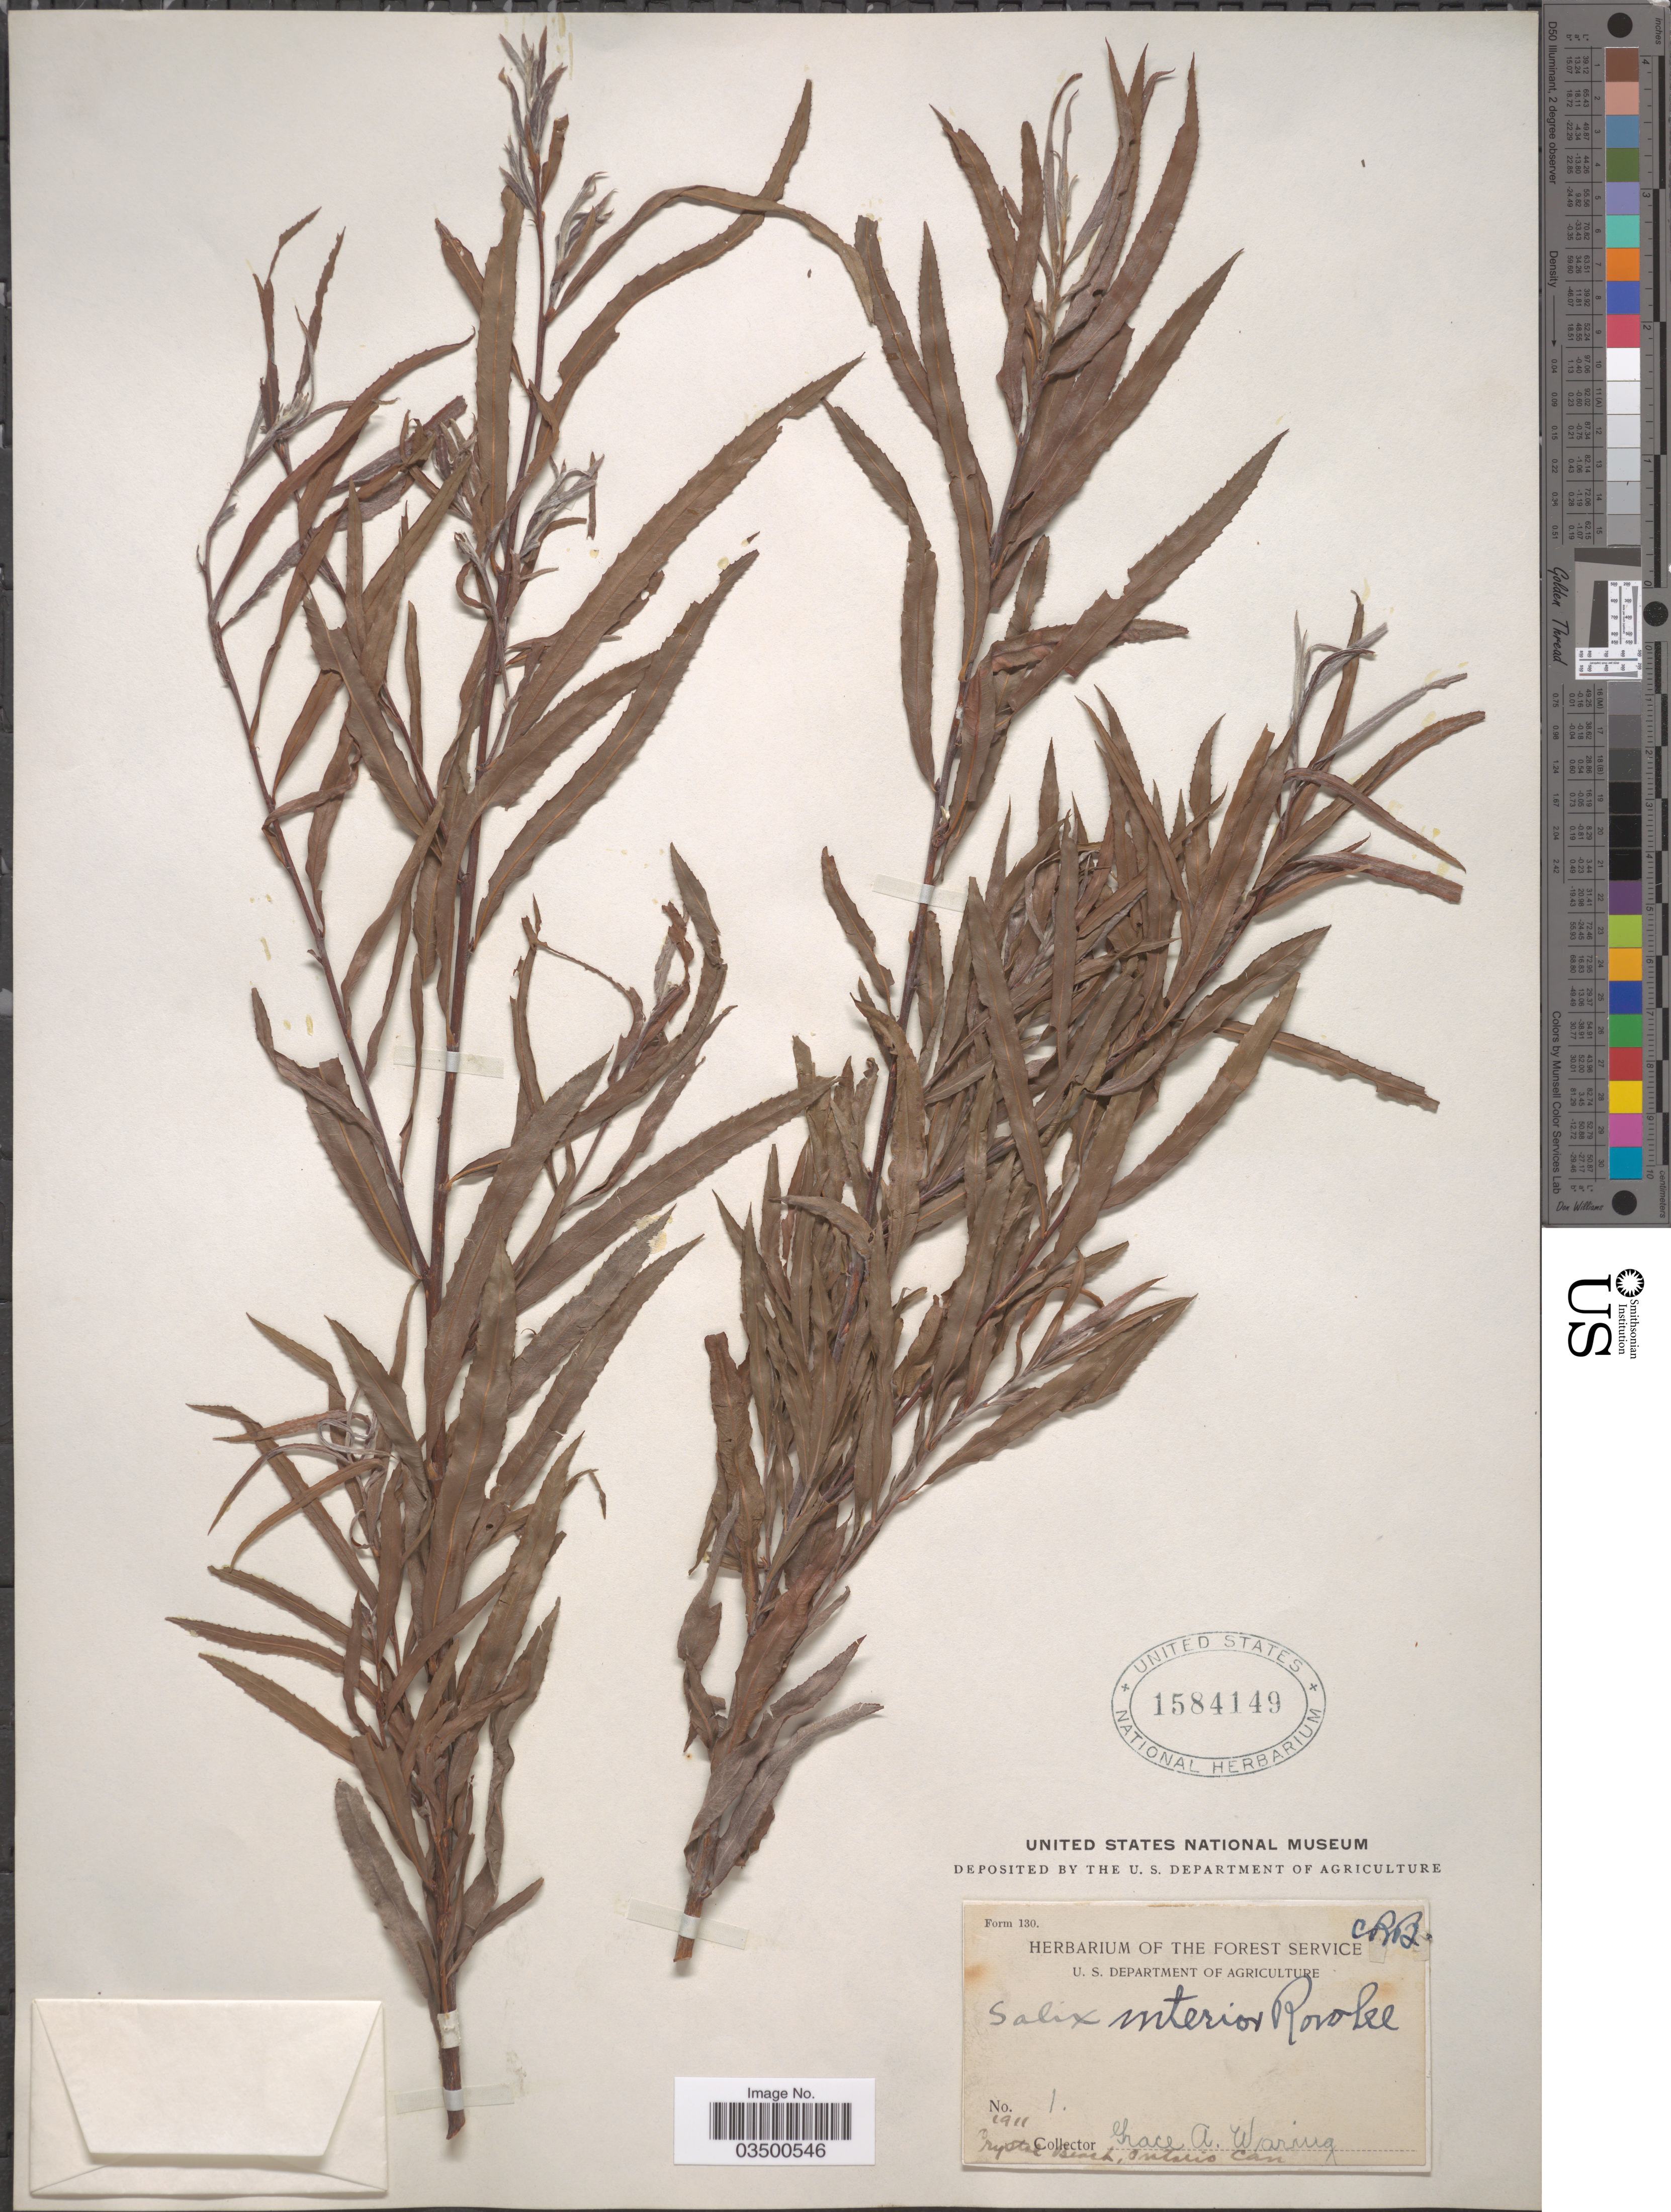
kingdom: Plantae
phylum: Tracheophyta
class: Magnoliopsida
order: Malpighiales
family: Salicaceae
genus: Salix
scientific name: Salix interior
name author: Rowlee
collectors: P. Waring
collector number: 1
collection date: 1911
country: Canada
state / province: Ontario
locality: Crystal Beach.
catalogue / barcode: US 1584149